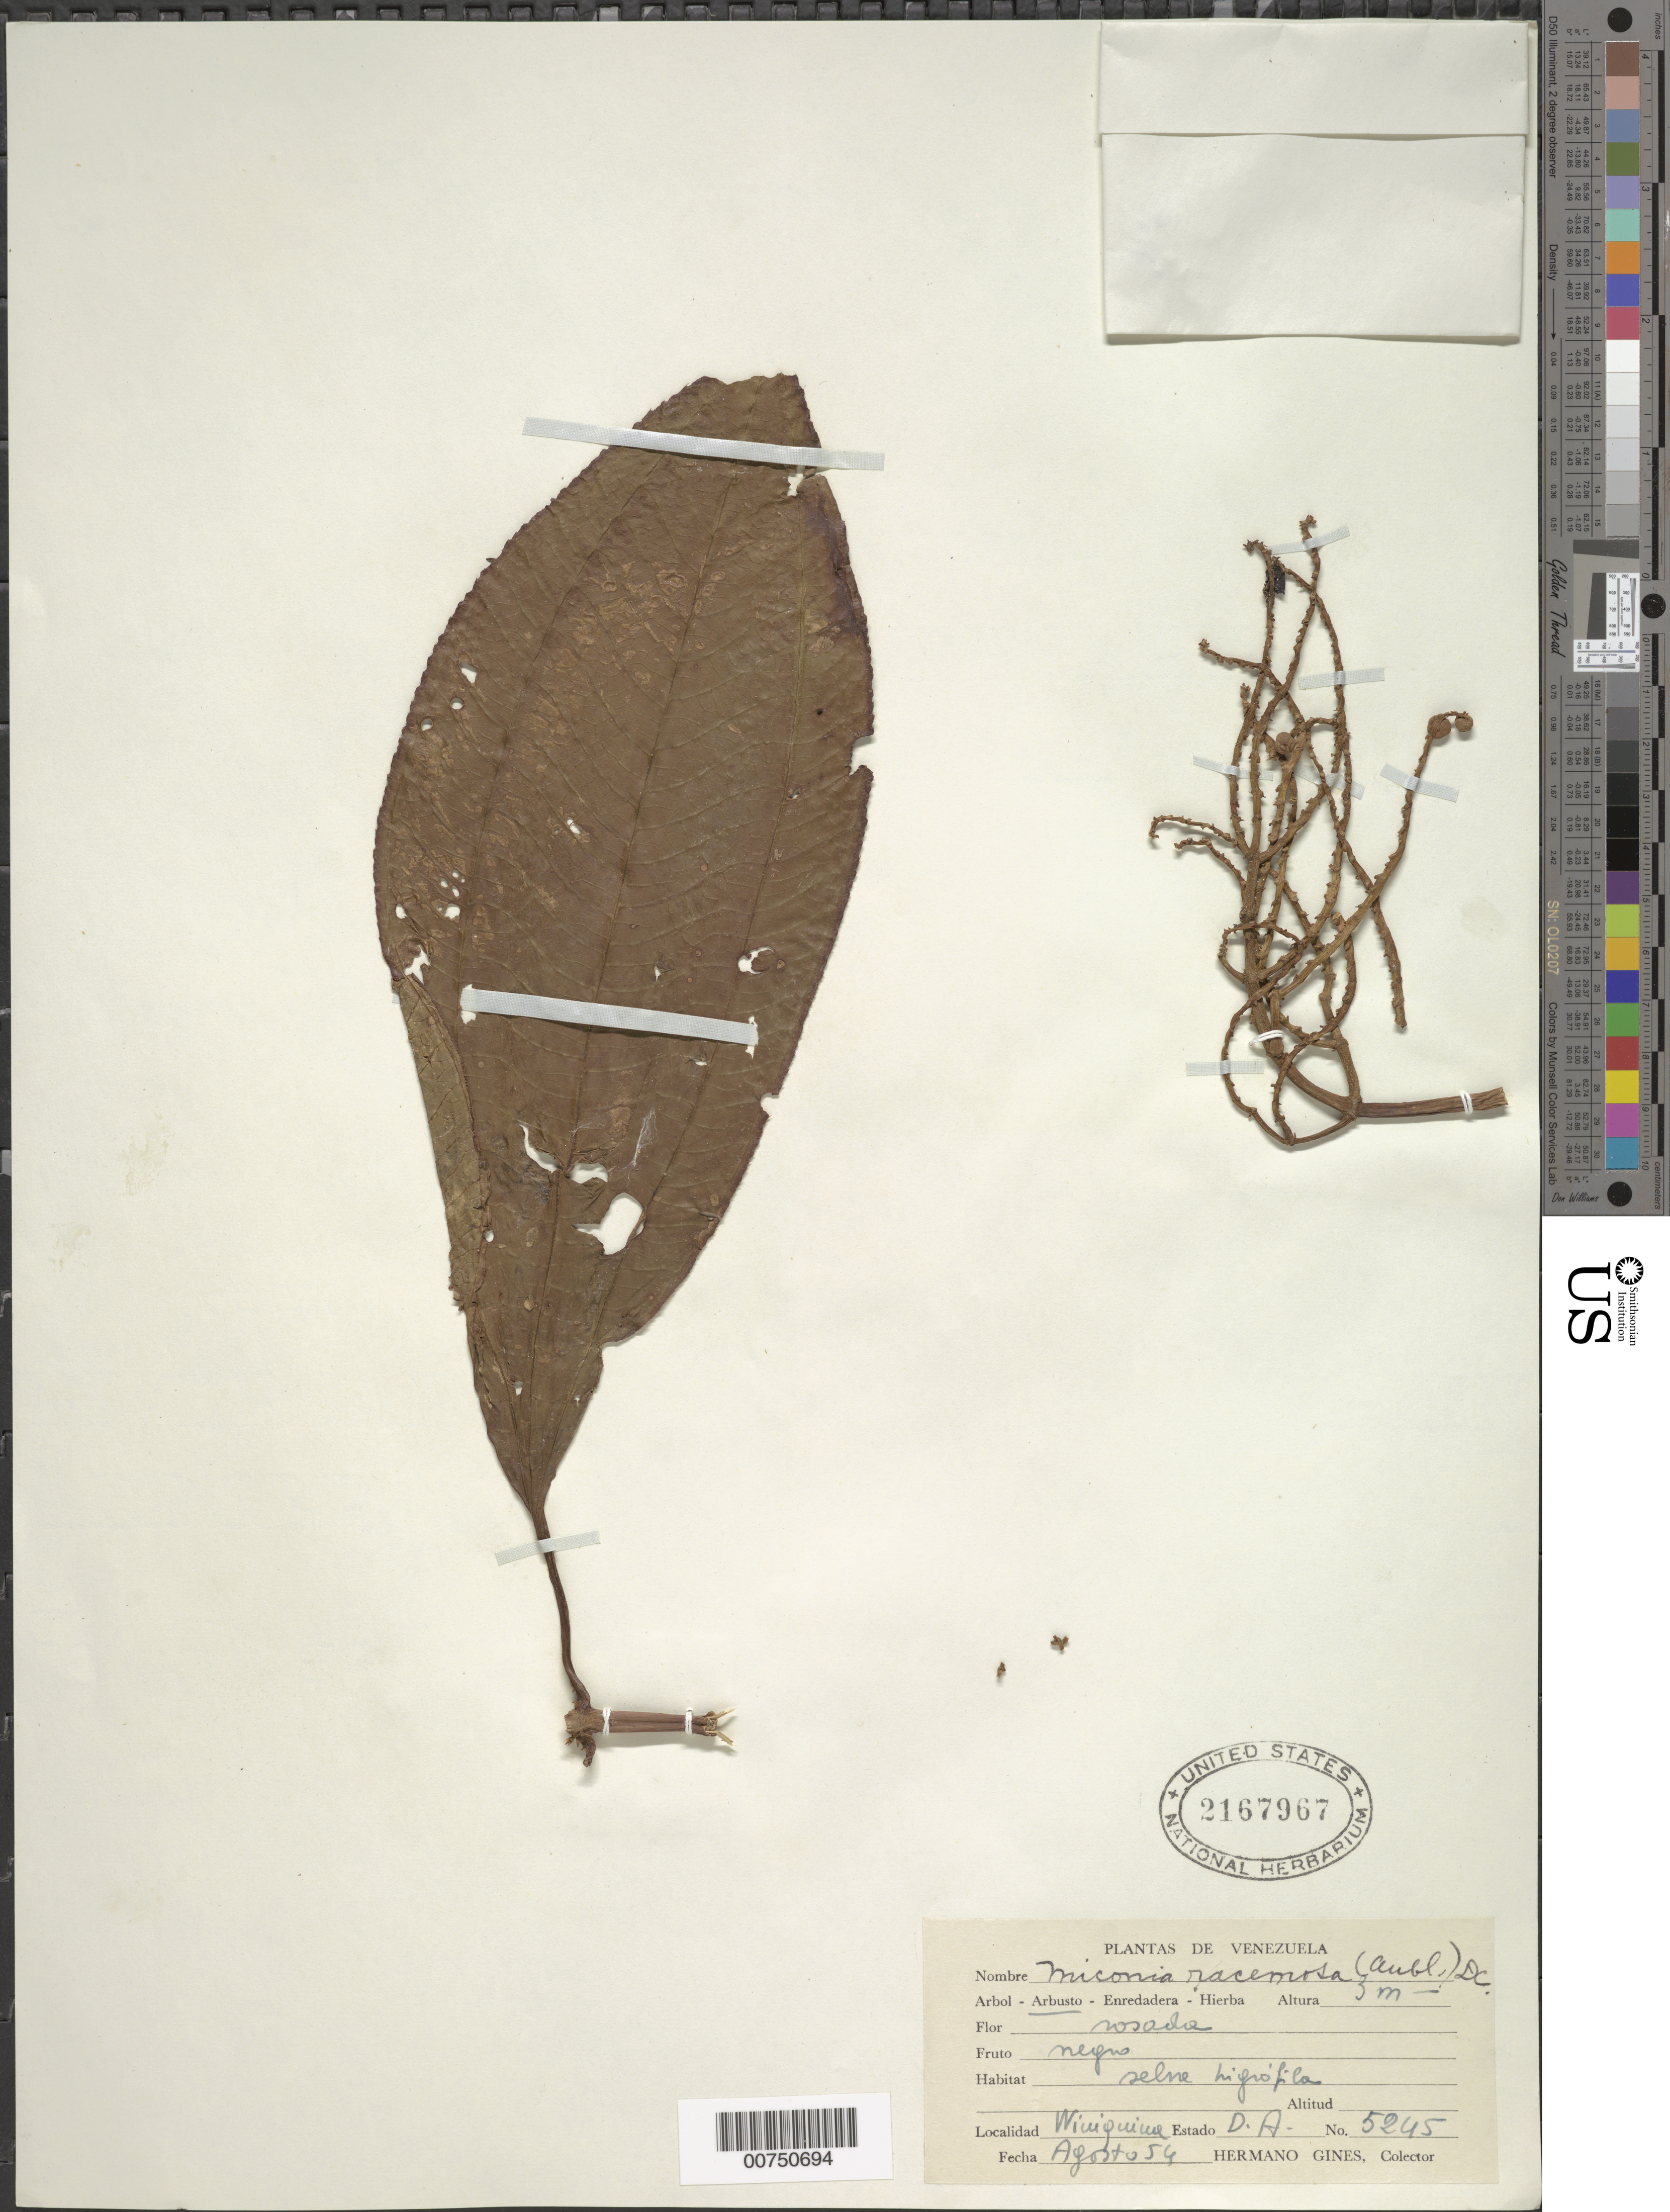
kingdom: Plantae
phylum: Tracheophyta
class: Magnoliopsida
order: Myrtales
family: Melastomataceae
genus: Miconia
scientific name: Miconia racemosa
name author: (Aubl.) DC.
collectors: H. Gines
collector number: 5245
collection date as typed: Aug-54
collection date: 1954-08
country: Venezuela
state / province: Delta Amacuro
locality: C. Wiuiquina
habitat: Selva higrofila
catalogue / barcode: US 2167967